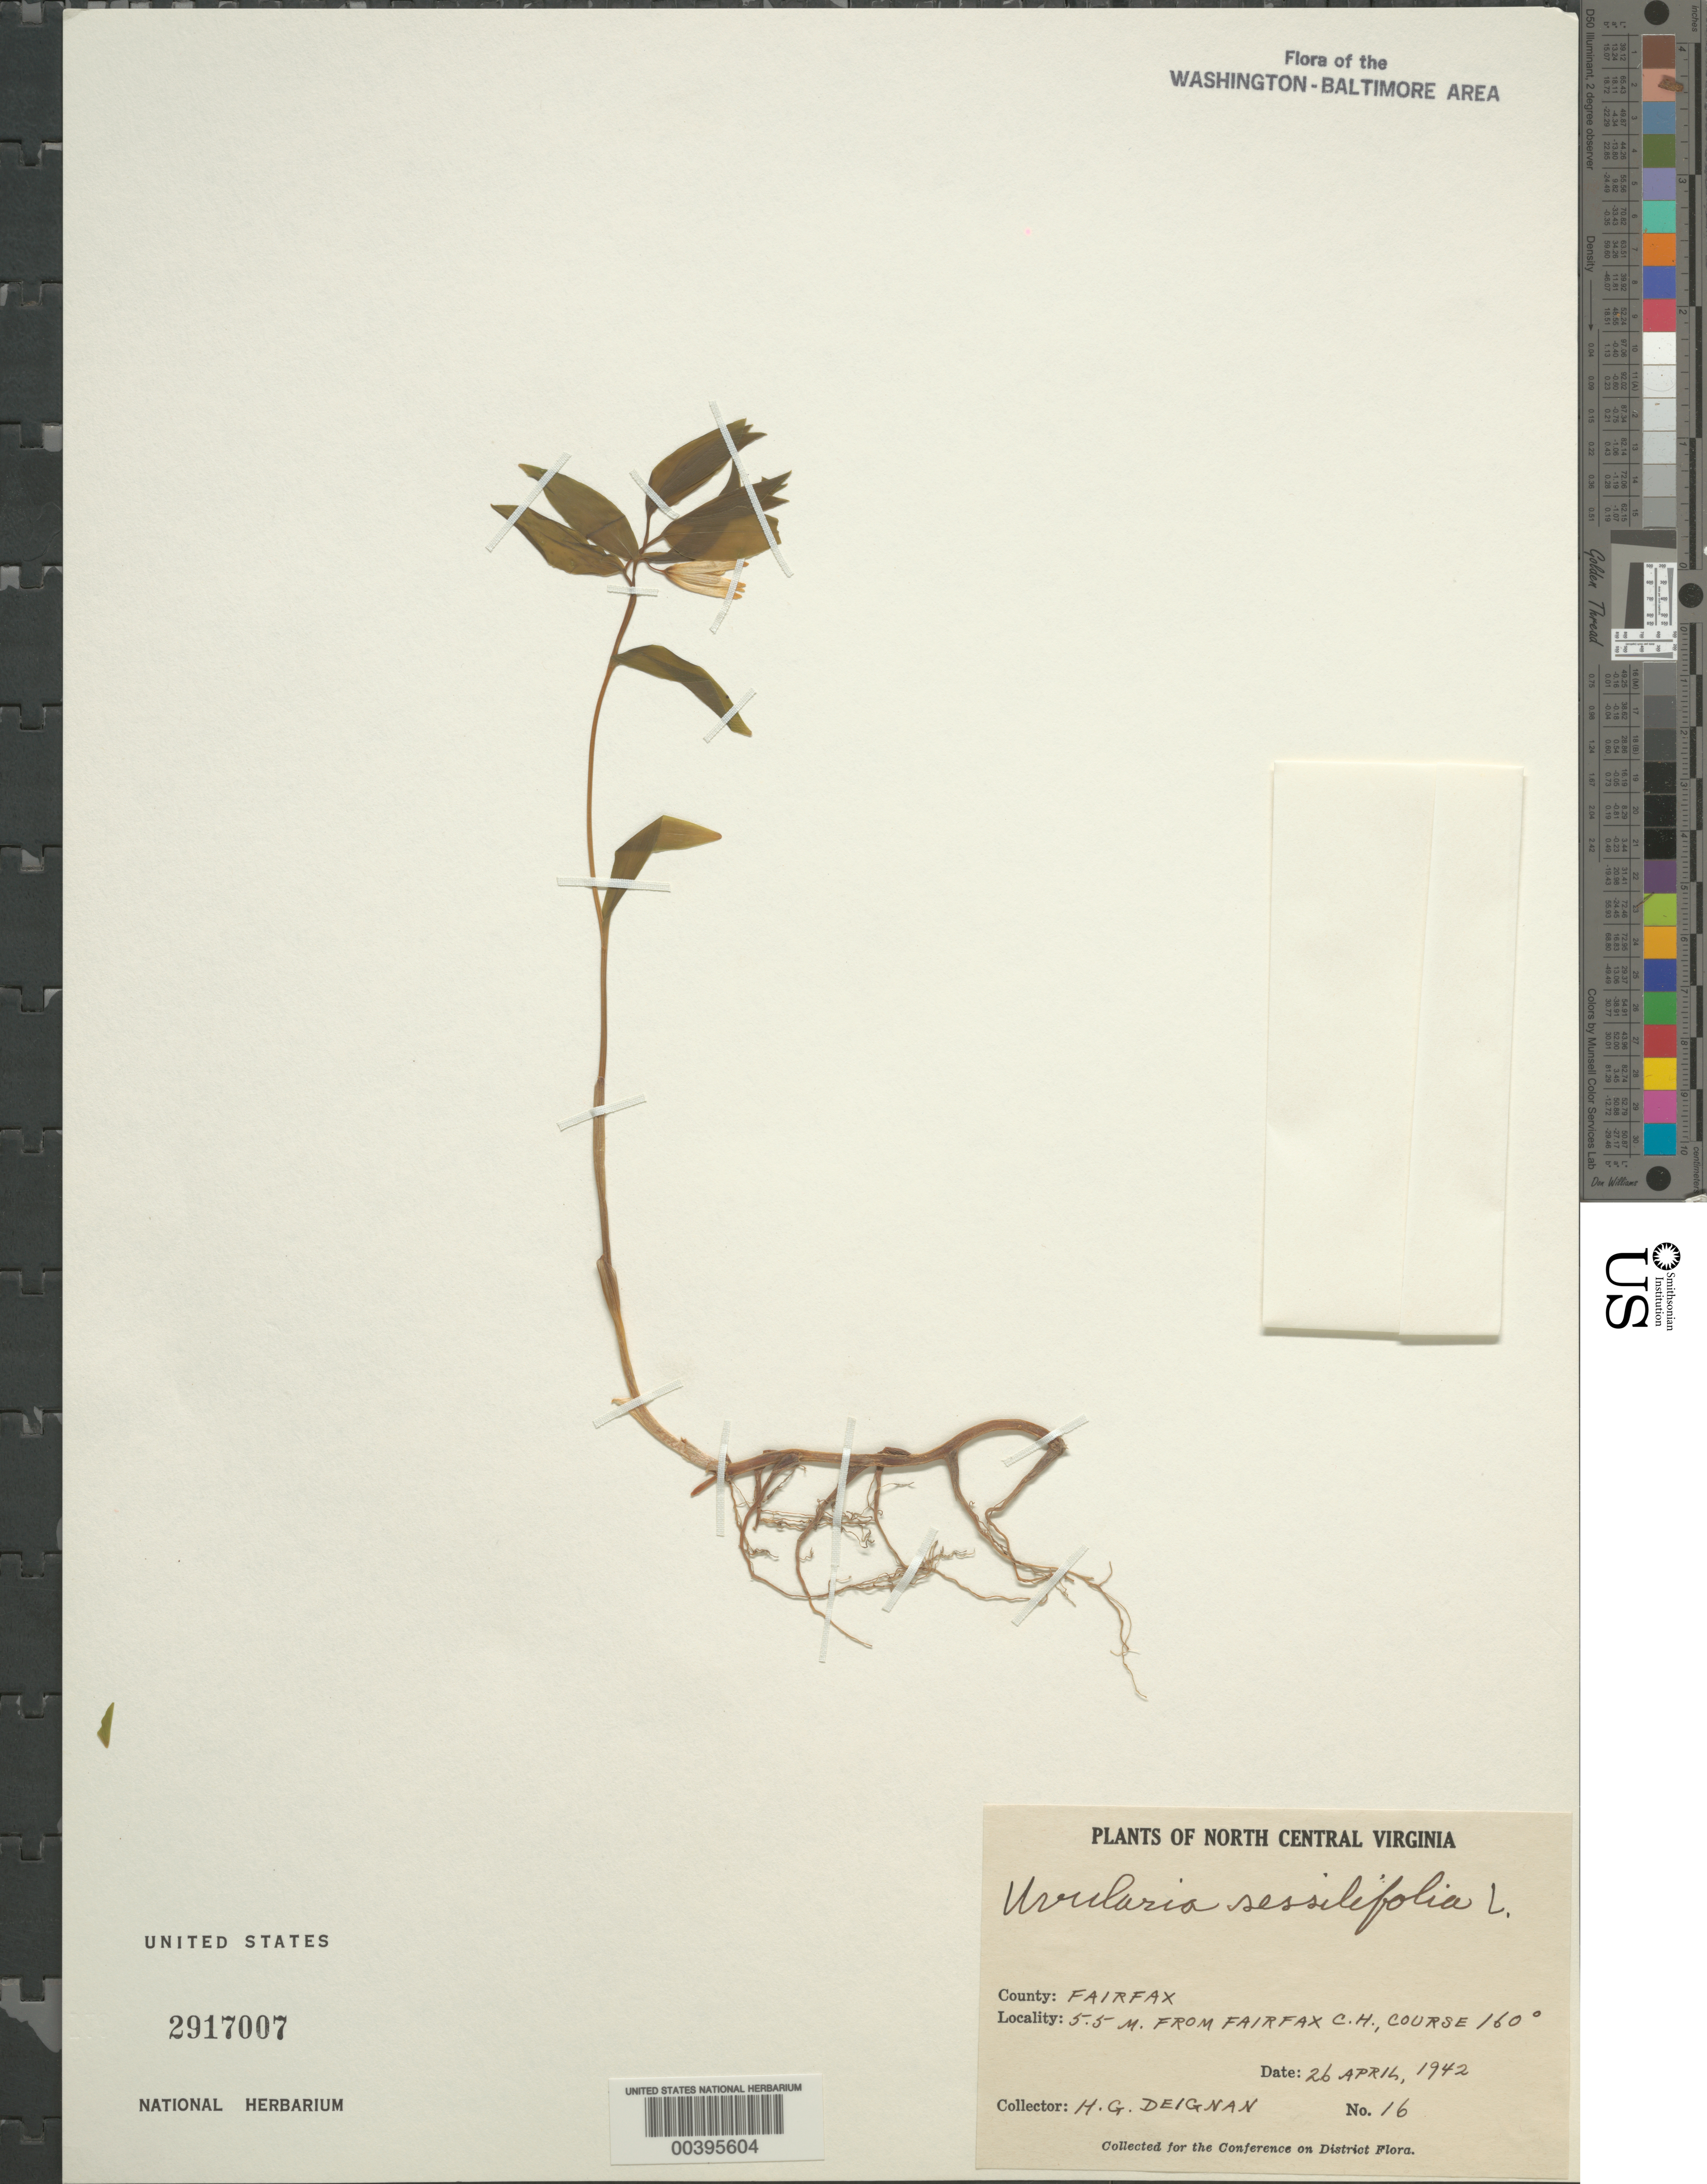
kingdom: Plantae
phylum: Tracheophyta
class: Liliopsida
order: Liliales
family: Colchicaceae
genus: Uvularia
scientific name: Uvularia sessilifolia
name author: L.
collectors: H. Deignan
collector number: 16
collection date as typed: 26 Apr 1942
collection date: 1942-04-26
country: United States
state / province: Virginia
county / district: Fairfax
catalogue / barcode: US 2917007